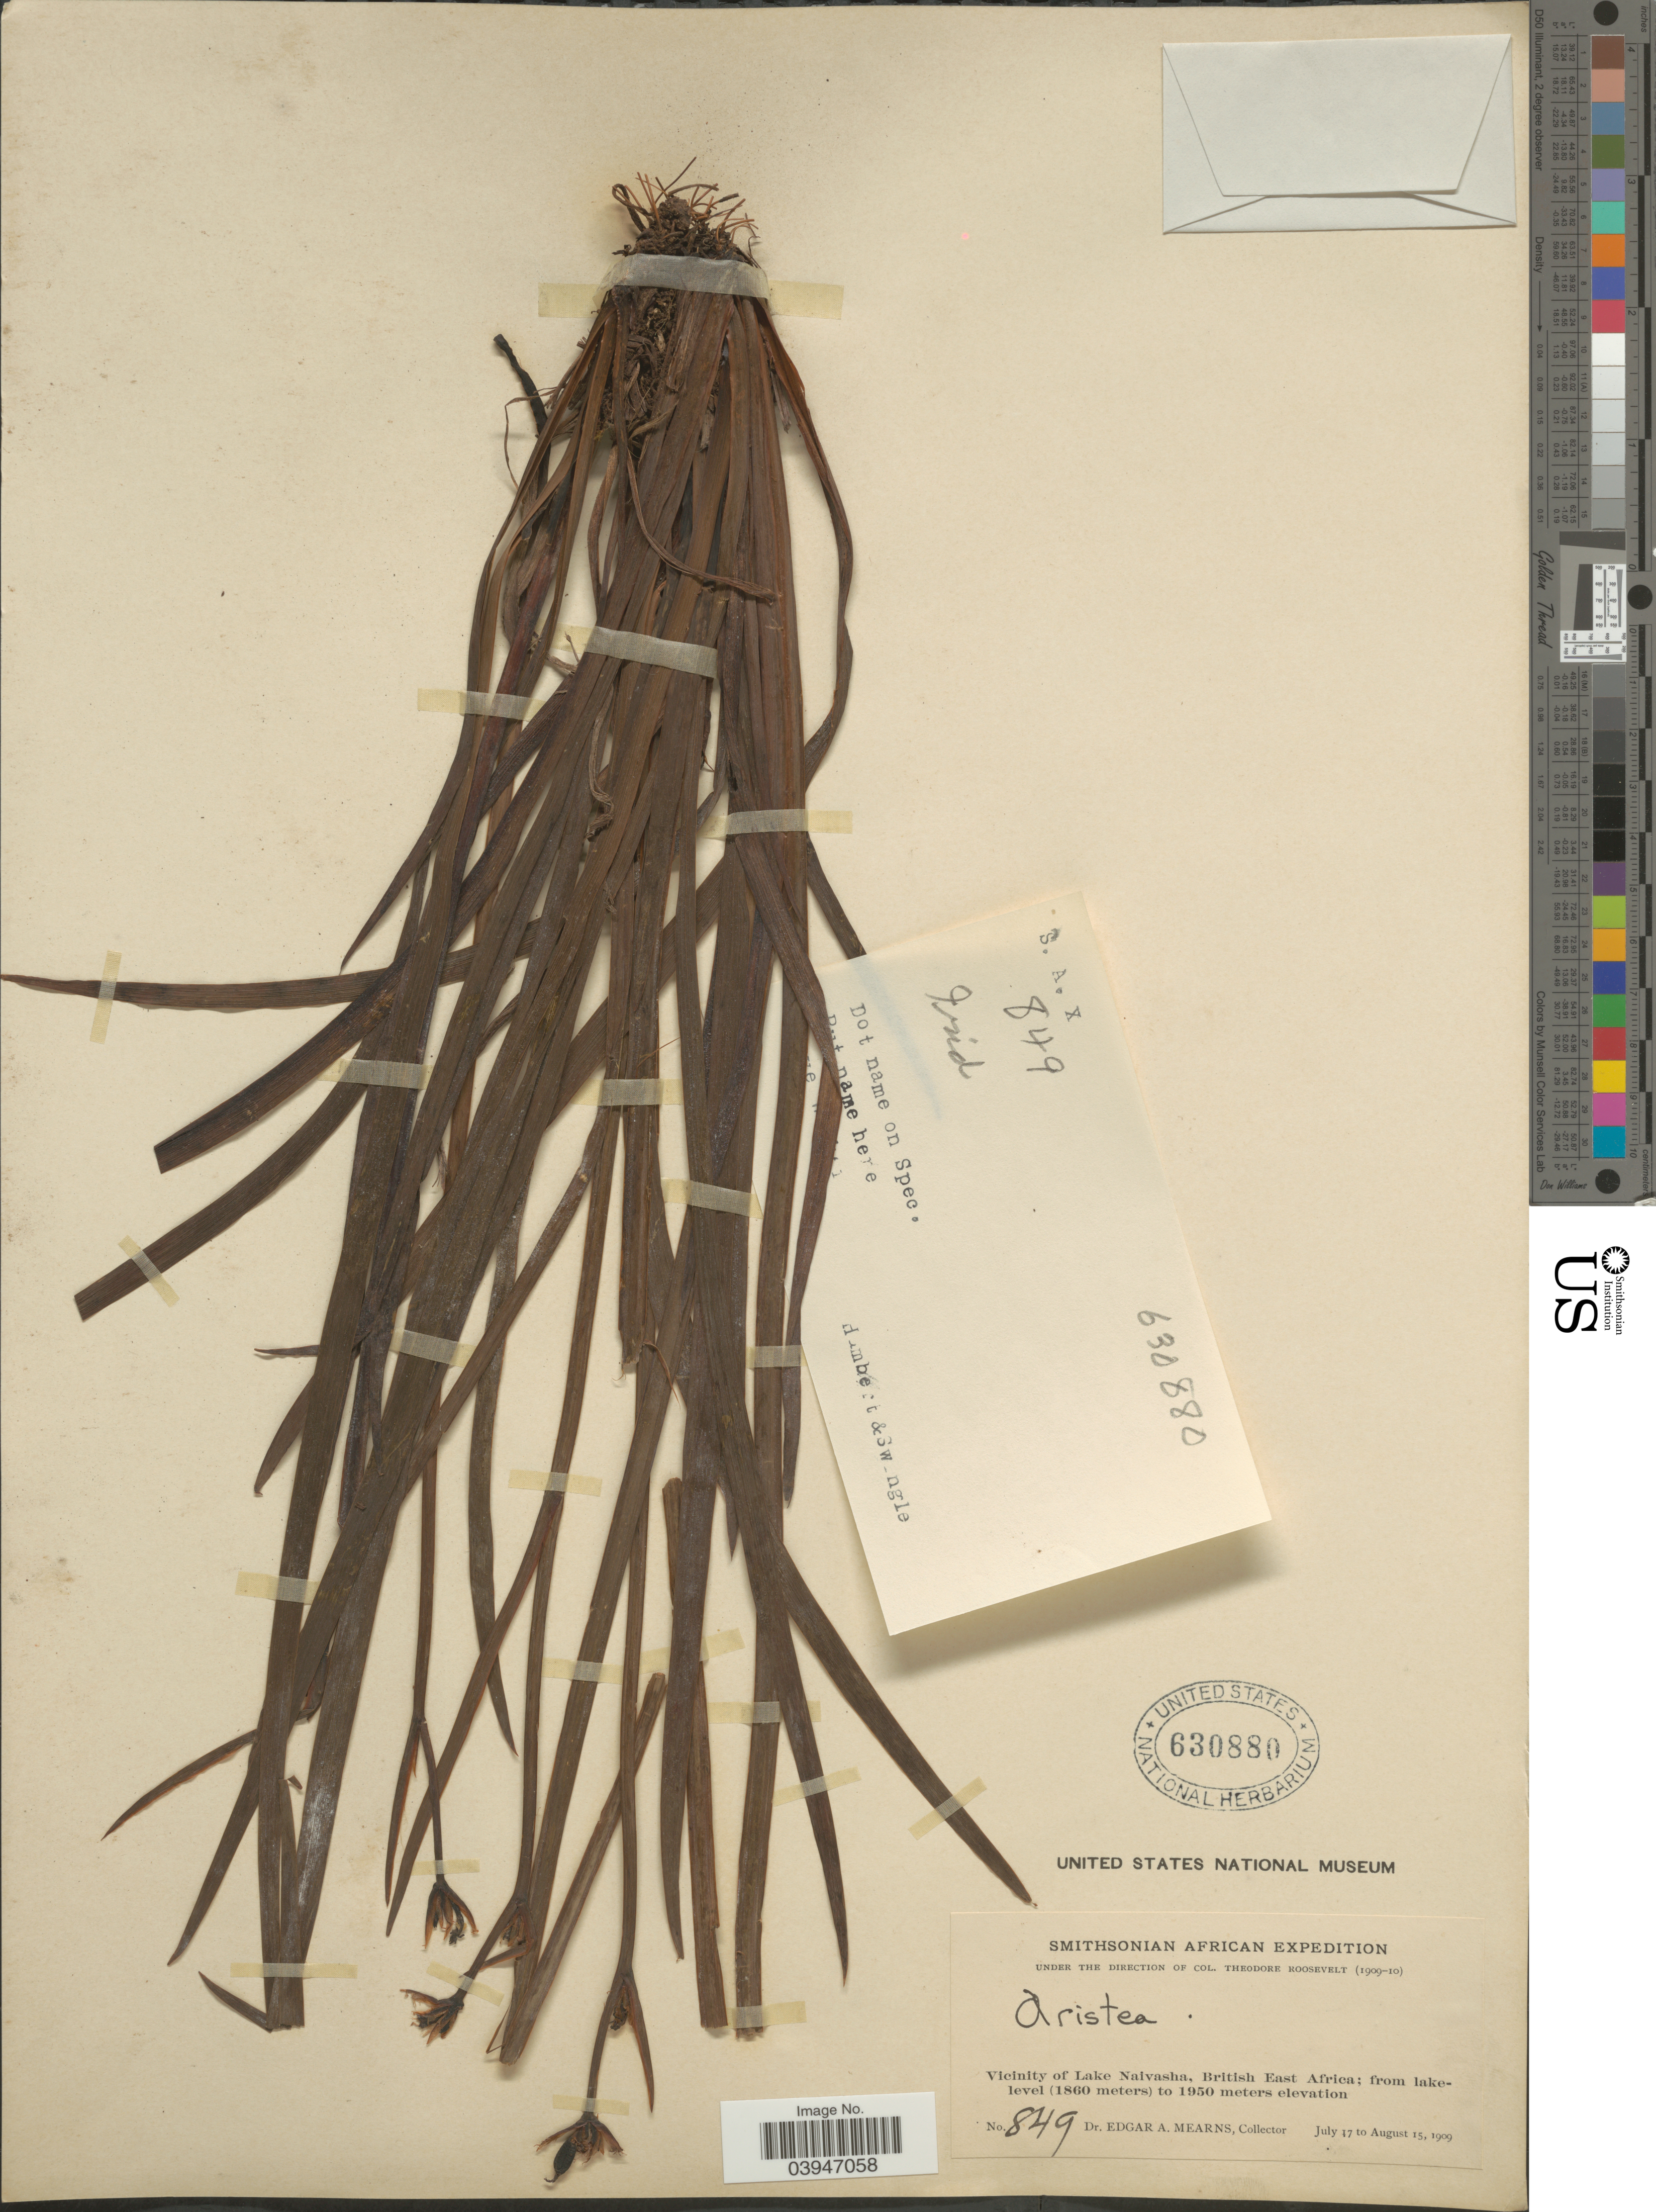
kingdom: Plantae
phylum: Tracheophyta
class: Liliopsida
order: Asparagales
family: Iridaceae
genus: Aristea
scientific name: Aristea sp.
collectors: E. A. Mearns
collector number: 849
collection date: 1909-07-17/1909-08-15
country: Kenya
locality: Vicinity of Lake Naivasha, British East Africa.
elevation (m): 1860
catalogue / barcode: US 630880